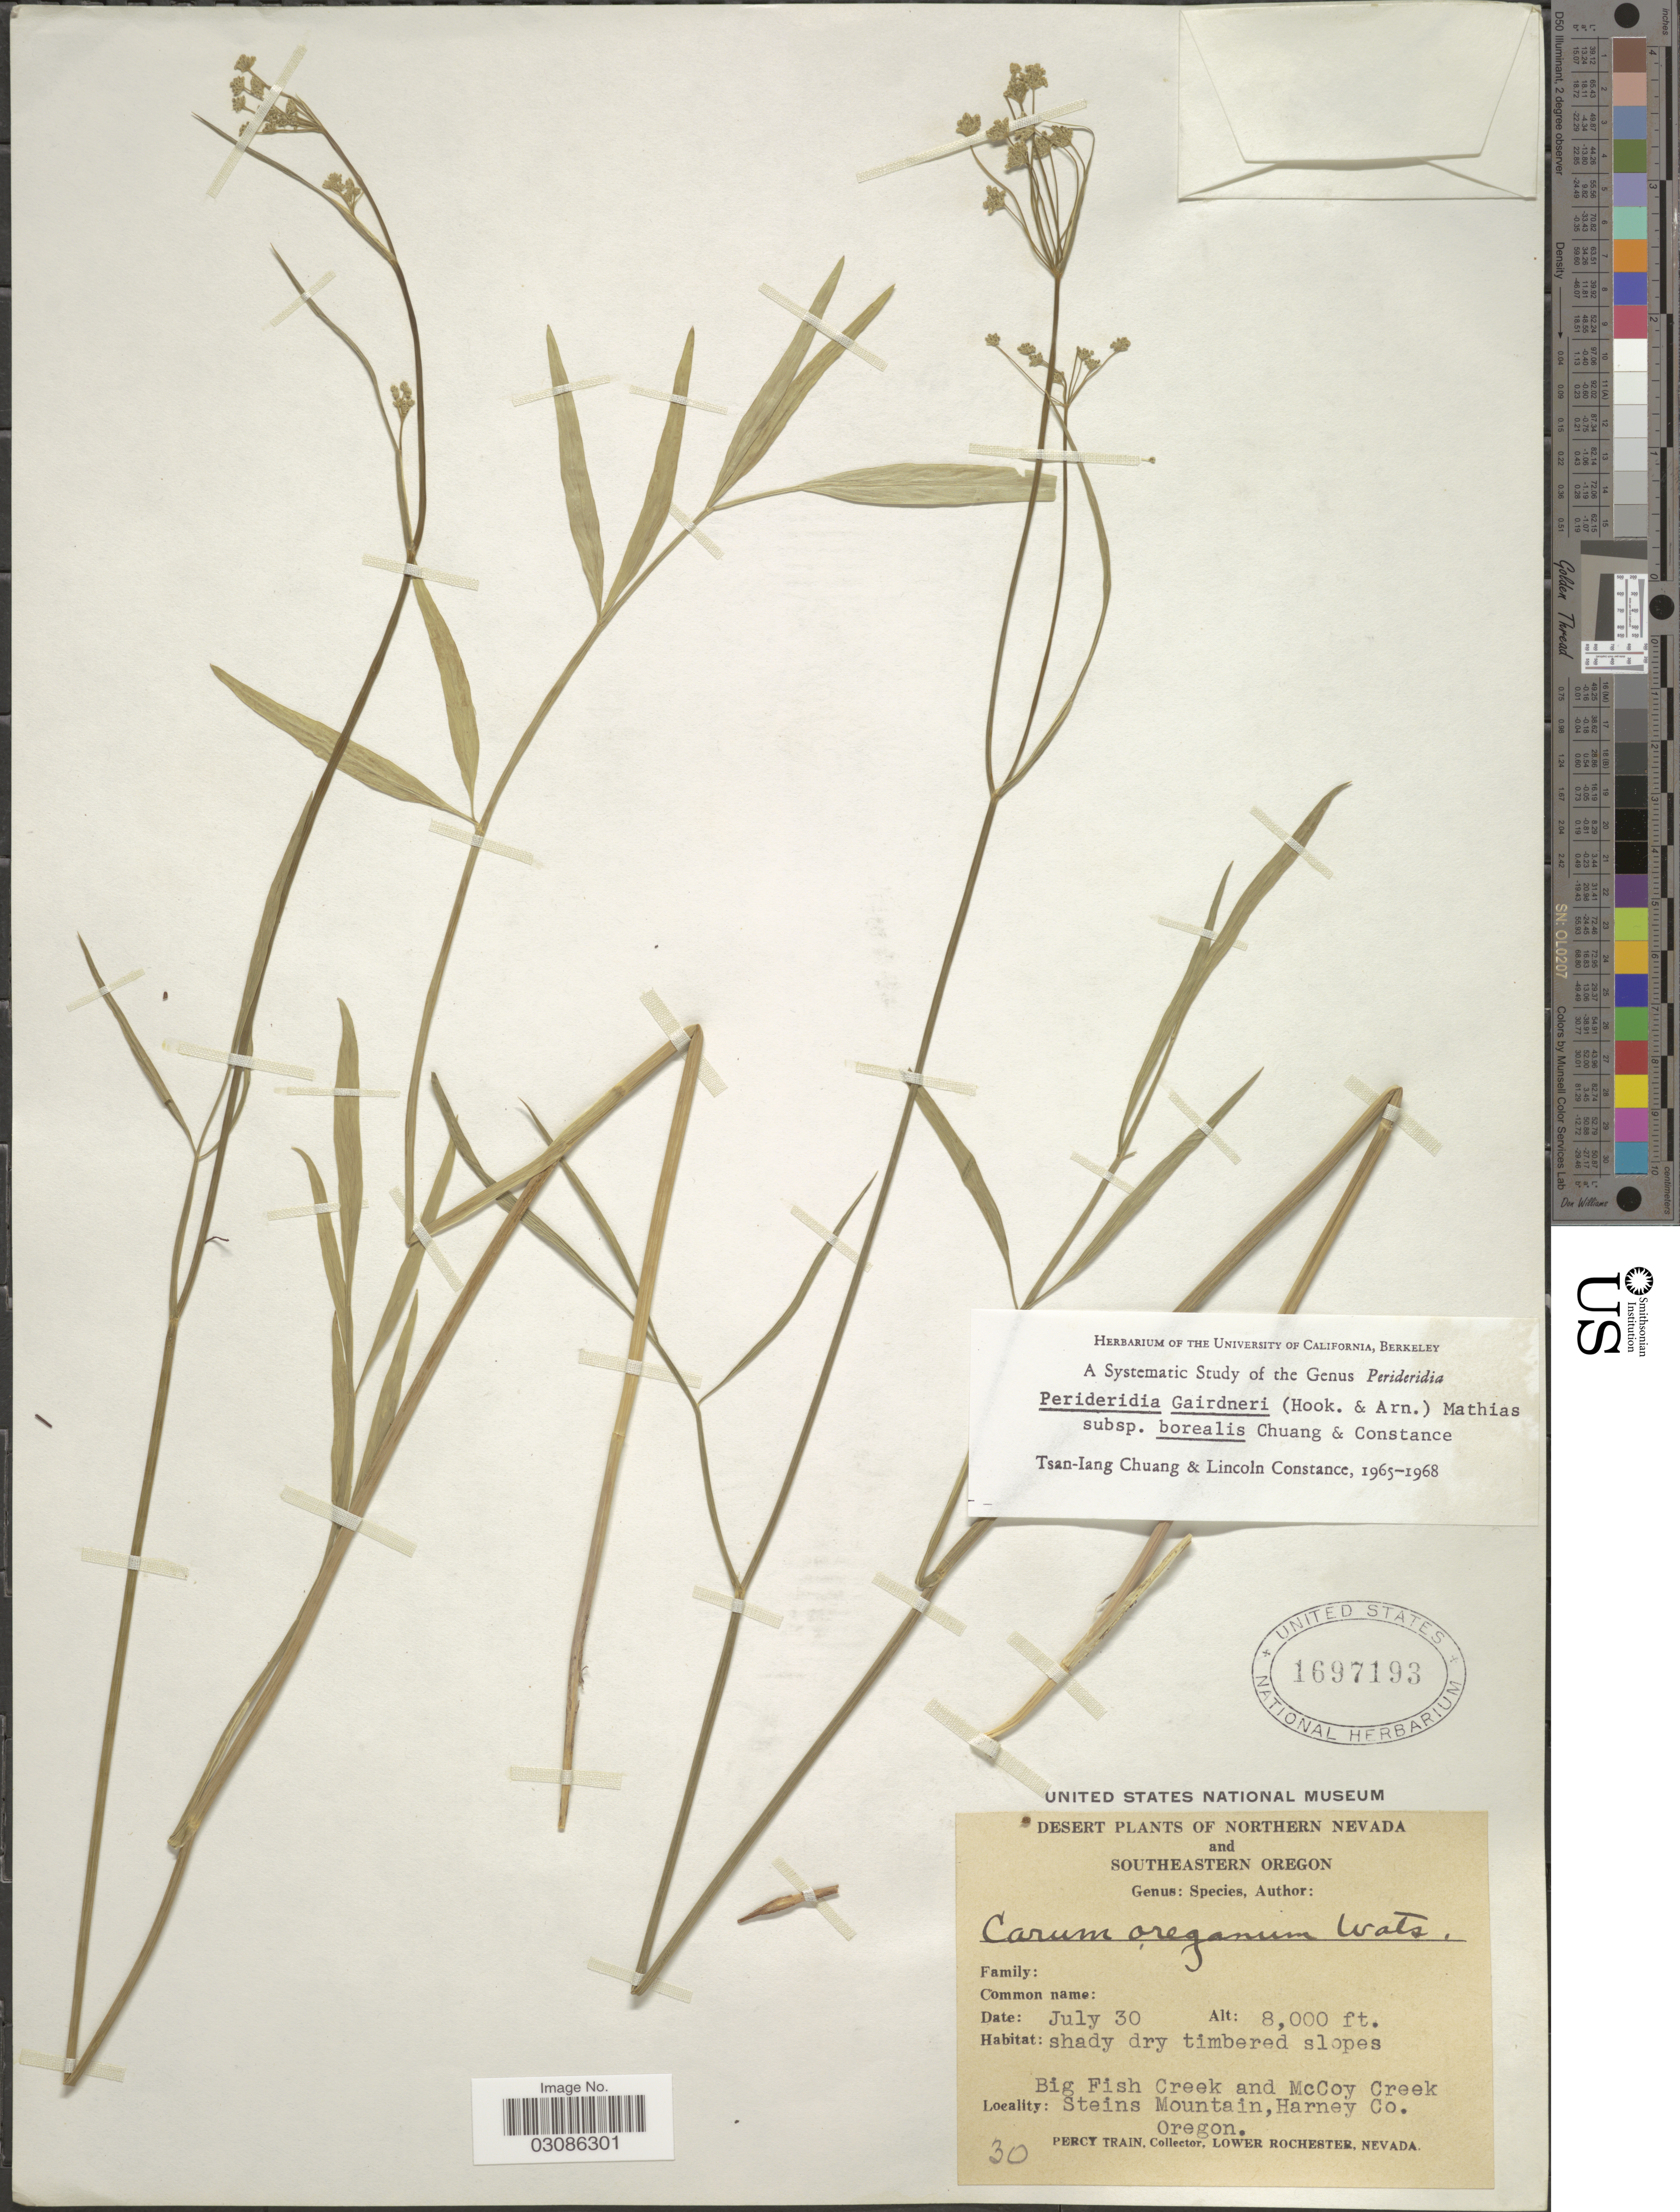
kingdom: Plantae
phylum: Tracheophyta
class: Magnoliopsida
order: Apiales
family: Apiaceae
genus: Perideridia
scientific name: Perideridia gairdneri subsp. borealis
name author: T.I. Chuang & Constance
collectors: P. Train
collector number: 30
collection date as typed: Transcribed d/m/y: /7/30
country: United States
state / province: Oregon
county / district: Harney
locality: Southeastern Oregon, Big Fish Creek and McCoy Creek Steins Mountain, Harney Co.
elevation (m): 2438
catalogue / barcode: US 1697193